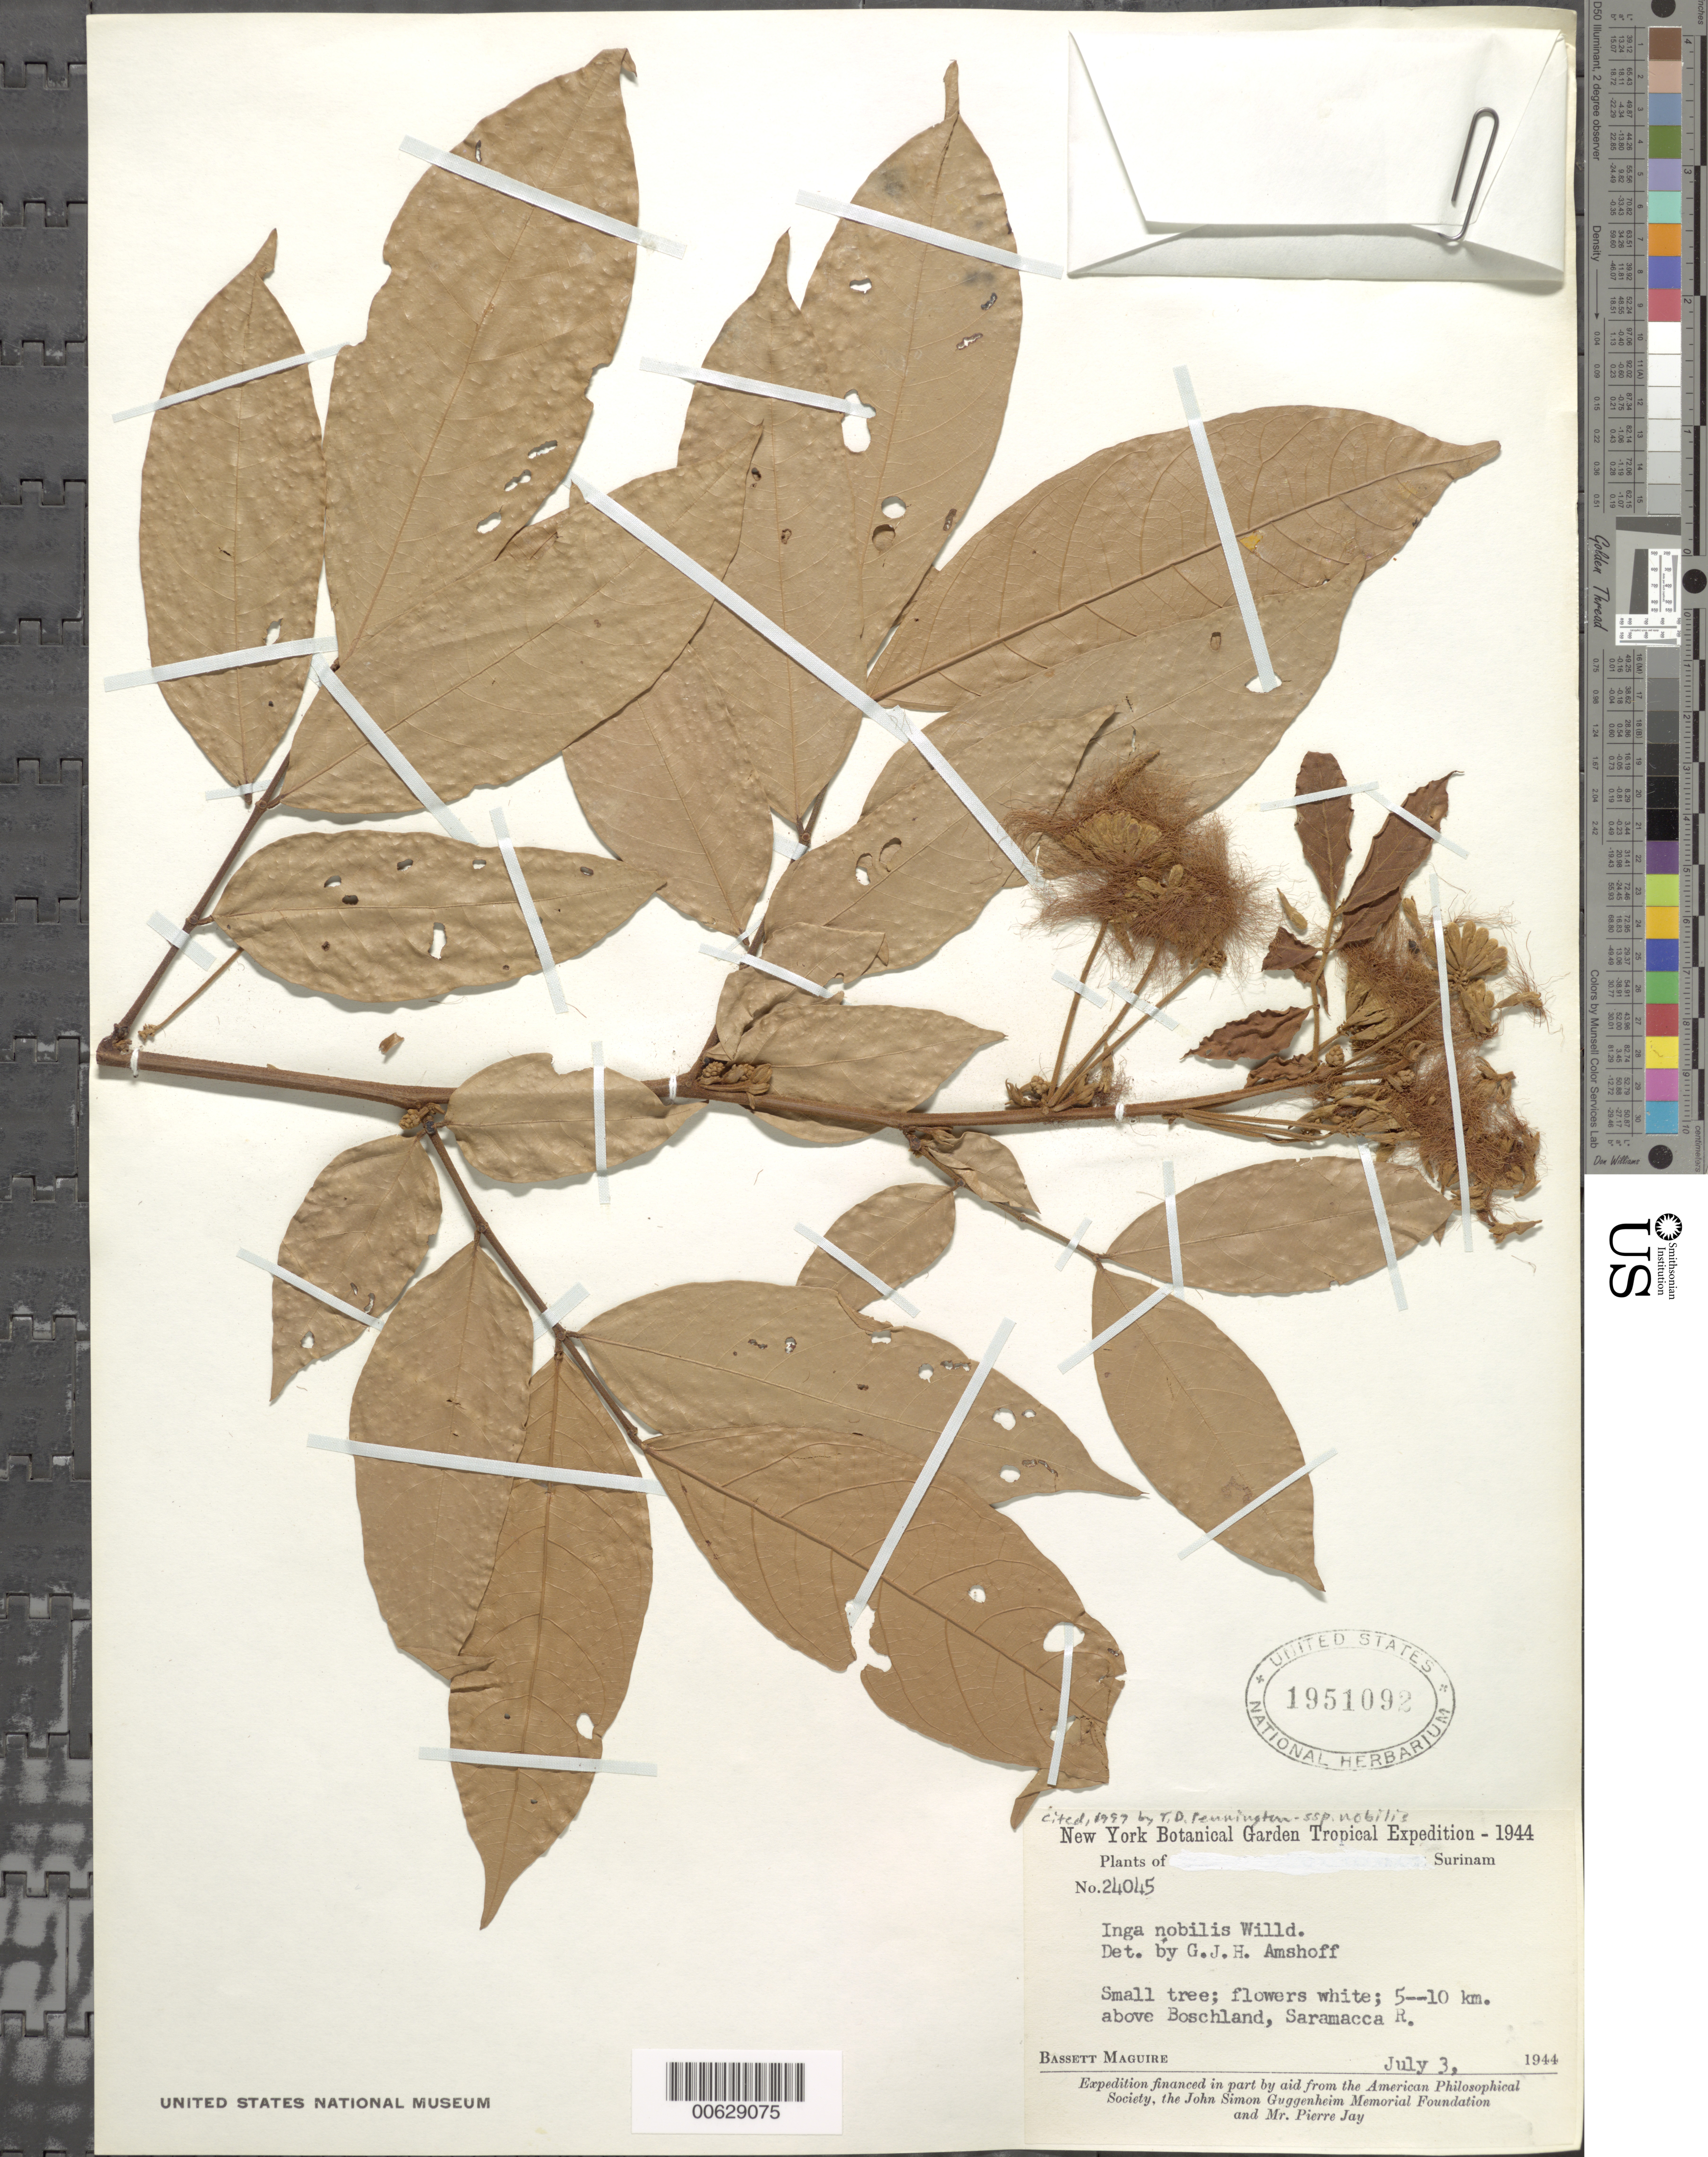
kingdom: Plantae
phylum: Tracheophyta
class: Magnoliopsida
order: Fabales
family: Fabaceae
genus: Inga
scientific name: Inga nobilis subsp. nobilis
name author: Willd.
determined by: Pennington, T. D., (K)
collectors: B. Maguire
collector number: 24045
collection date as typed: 3-Jul-44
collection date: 1944-07-03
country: Suriname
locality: Saramacca River, 5-10 km above Boschland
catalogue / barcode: US 1951092